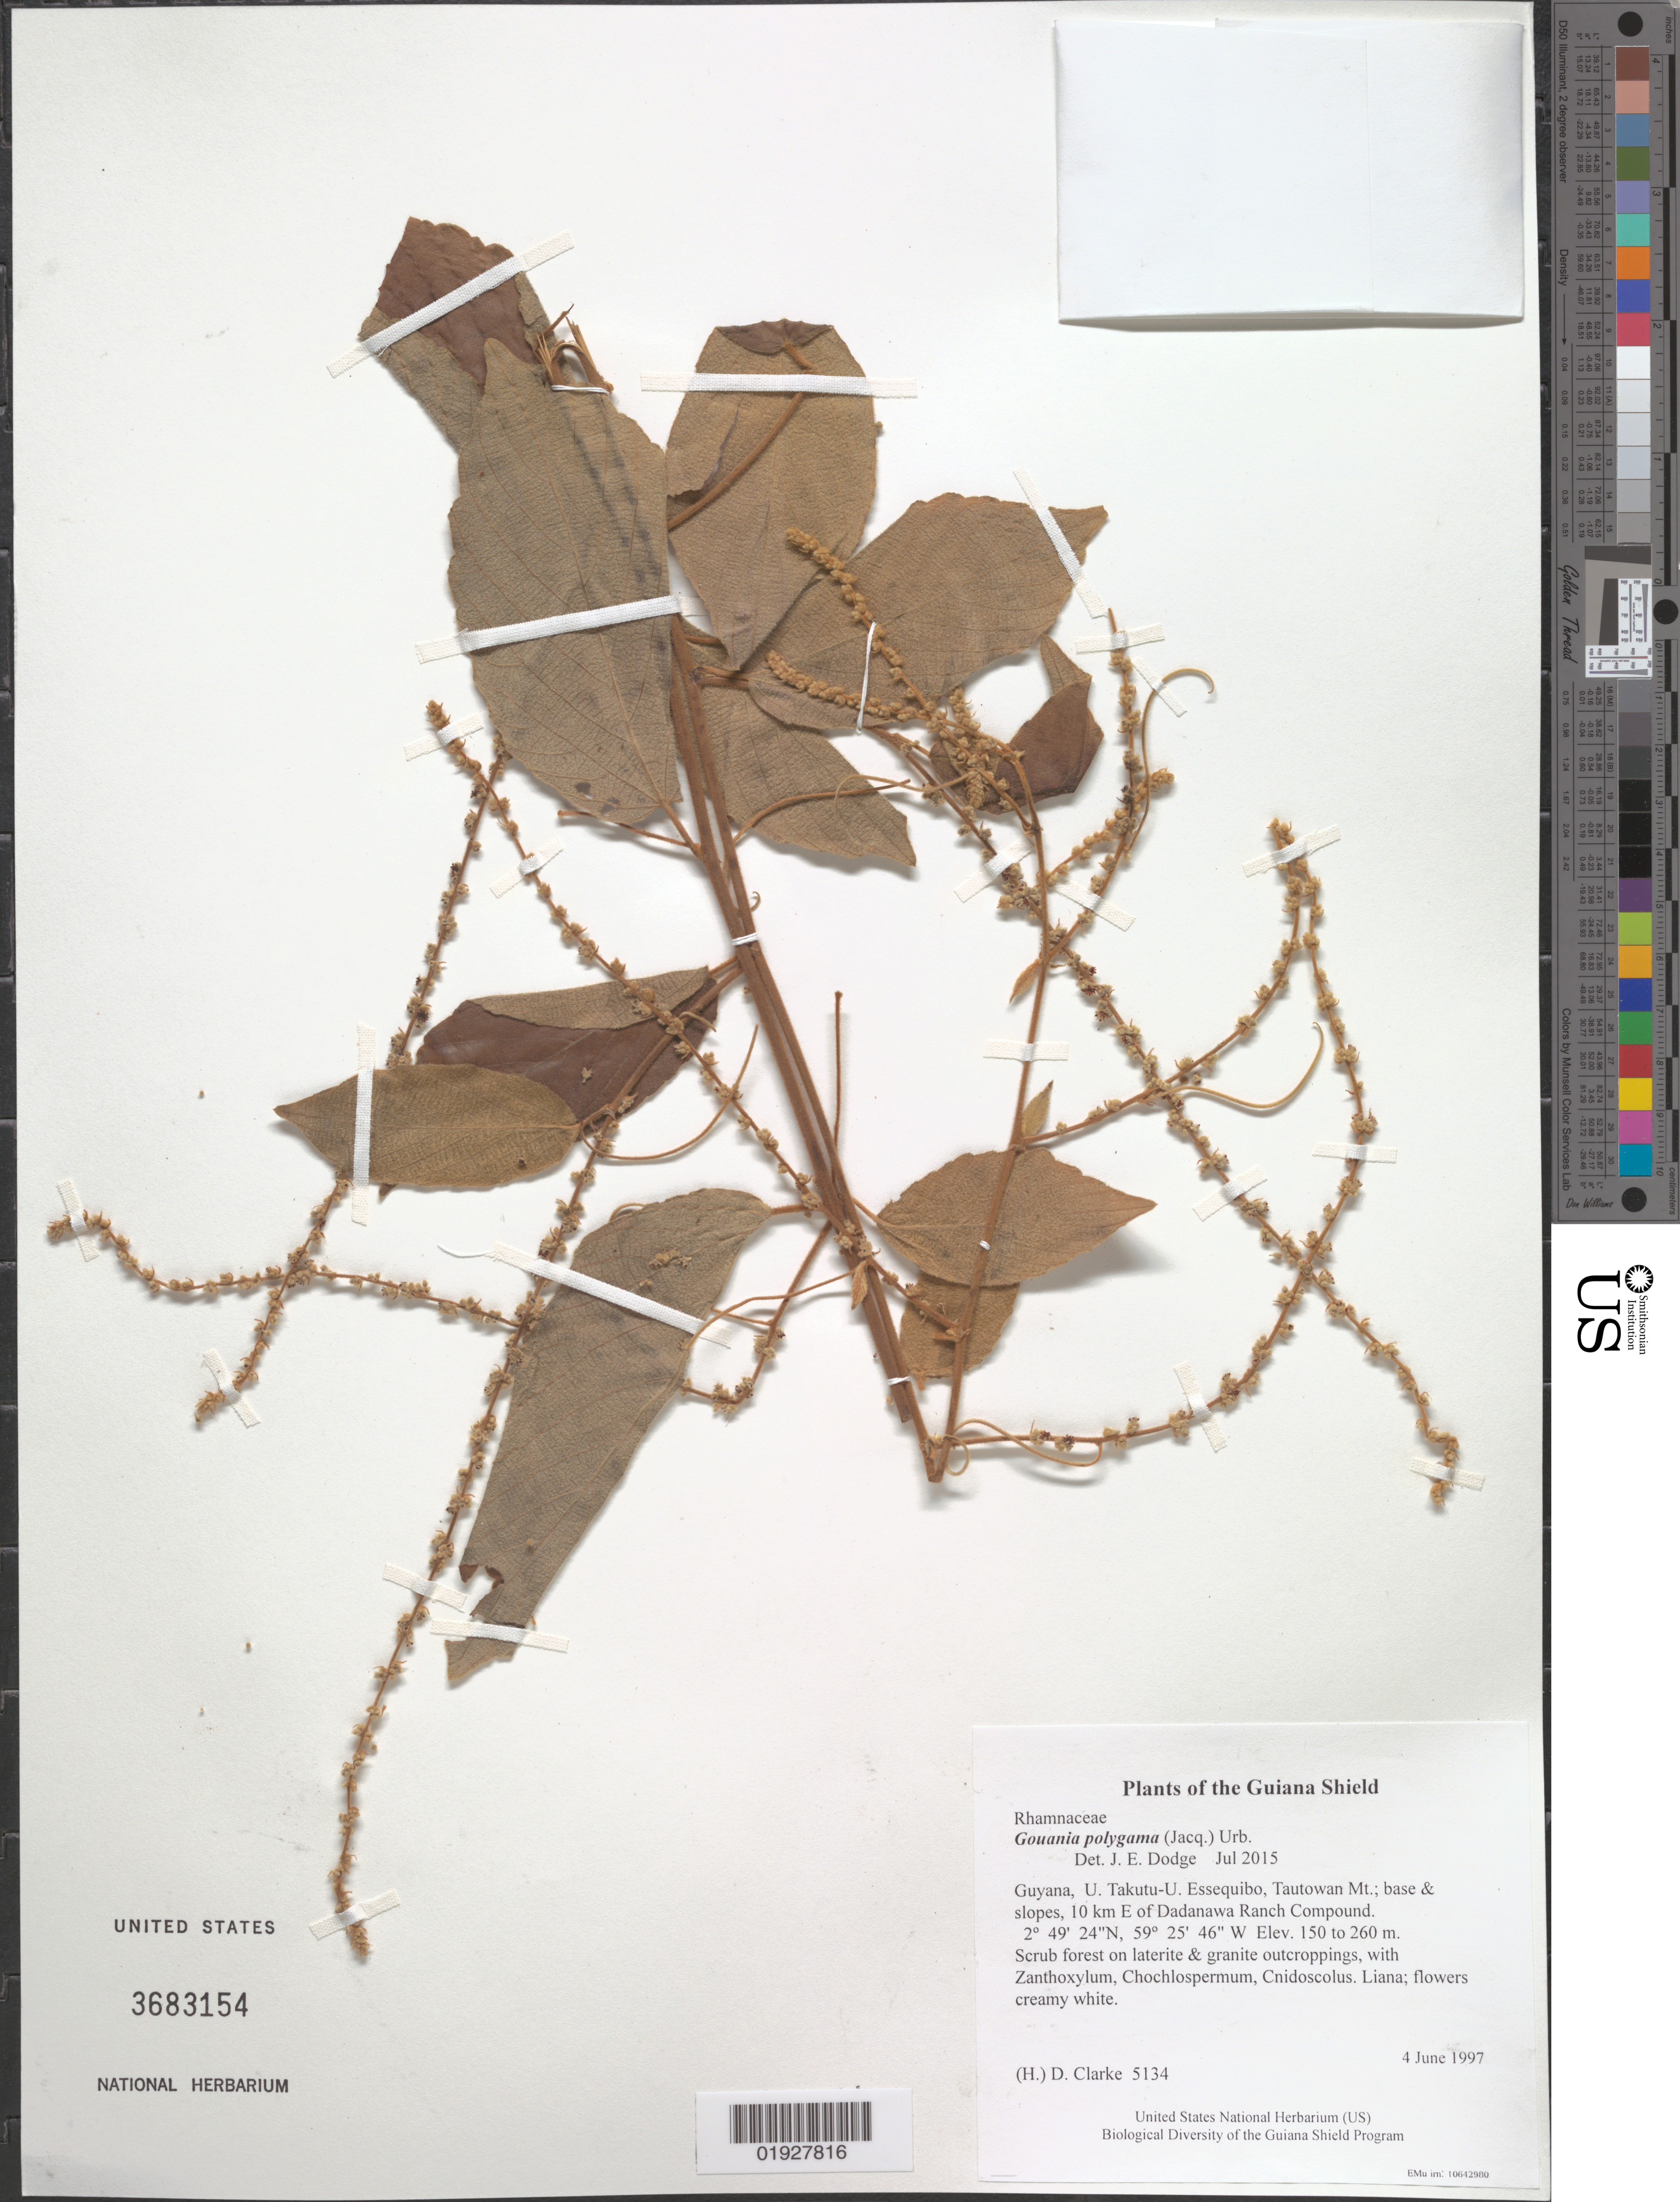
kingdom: Plantae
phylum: Tracheophyta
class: Magnoliopsida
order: Rosales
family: Rhamnaceae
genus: Gouania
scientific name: Gouania velutina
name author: Reissek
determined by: Figueira, Mauricio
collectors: H. D. Clarke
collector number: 5134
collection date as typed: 4 June 1997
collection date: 1997-06-04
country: Guyana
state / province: U. Takutu-U. Essequibo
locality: Tautowan Mt.; base & slopes, 10 km E of Dadanawa Ranch Compound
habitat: Scrub forest on laterite & granite outcroppings, with Zanthoxylum, Chochlospermum, Cnidoscolus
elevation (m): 150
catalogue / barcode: US 3683154